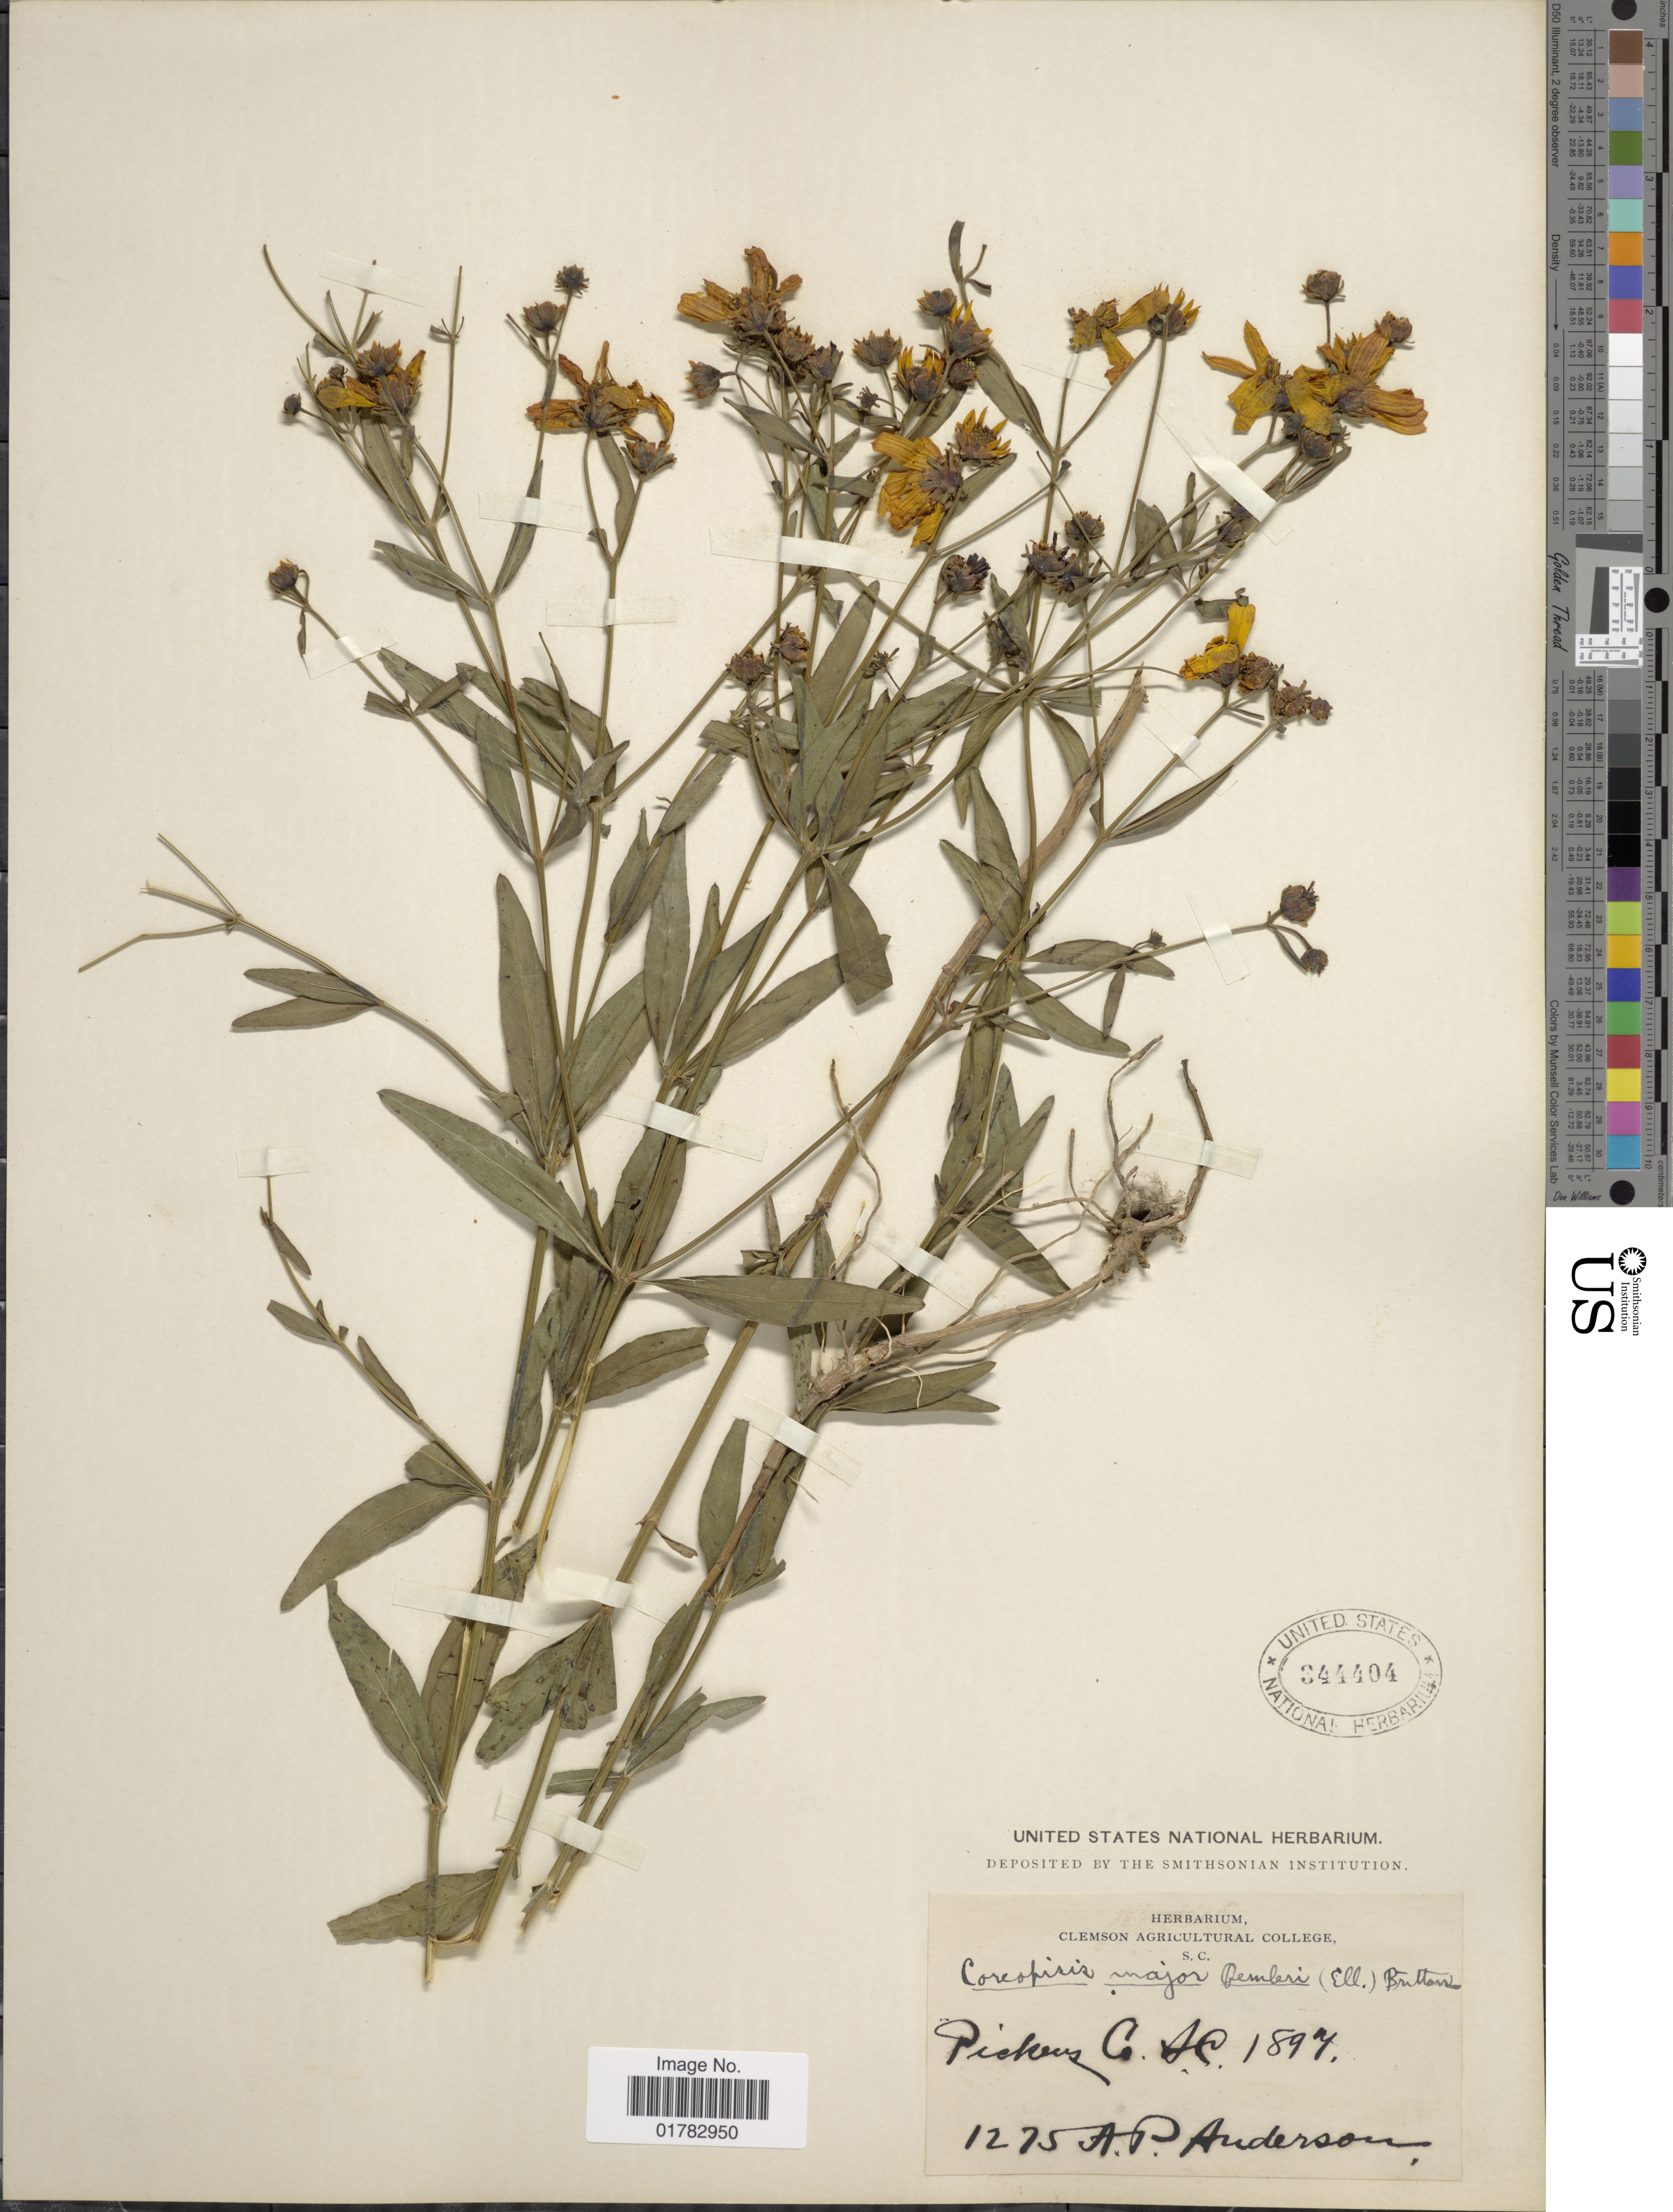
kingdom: Plantae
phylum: Tracheophyta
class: Magnoliopsida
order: Asterales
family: Asteraceae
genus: Coreopsis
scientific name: Coreopsis major var. stellata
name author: (Nutt.) Torr. & A. Gray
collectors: A. P. Anderson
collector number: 1275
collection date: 1897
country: United States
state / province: South Carolina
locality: Pickers Co.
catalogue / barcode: US 344404